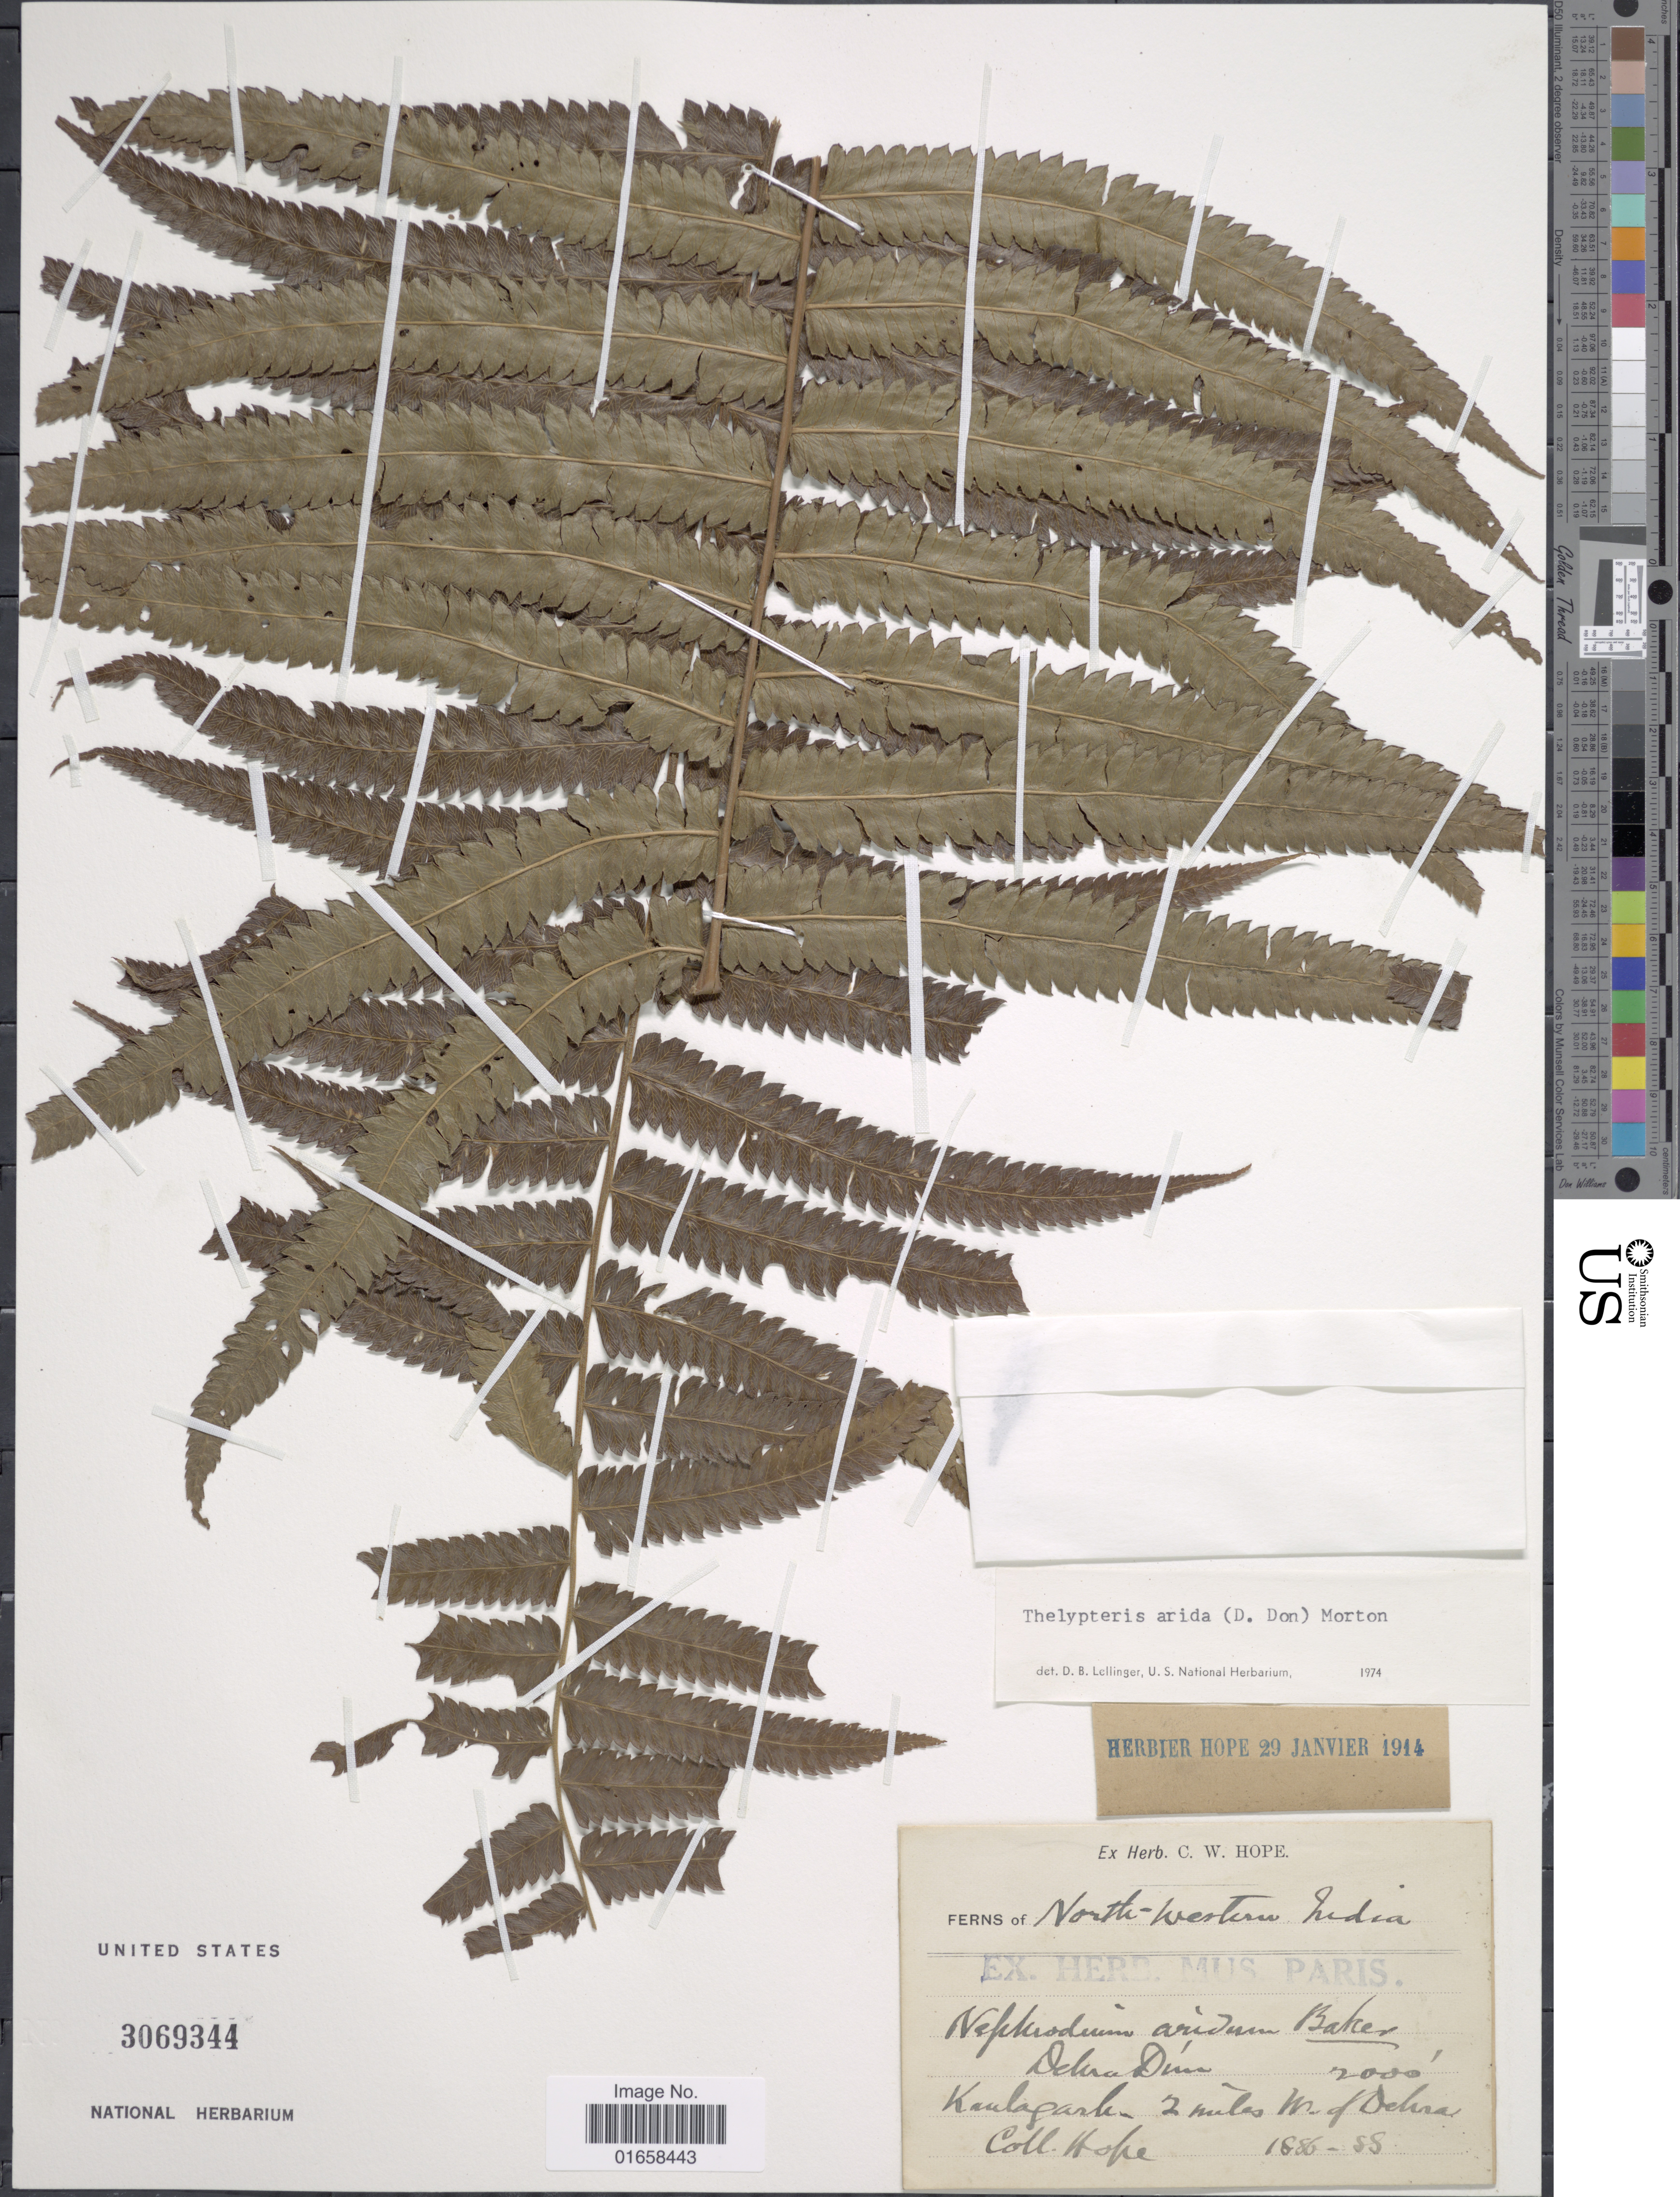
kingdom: Plantae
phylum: Tracheophyta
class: Polypodiopsida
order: Polypodiales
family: Thelypteridaceae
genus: Christella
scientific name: Christella arida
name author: (D. Don) Holttum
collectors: C. W. Hope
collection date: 1886/1888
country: India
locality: North-Western India. Dehra Dun. Kaulapark, 2 miles W of Dehra.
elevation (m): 610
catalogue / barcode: US 3069344